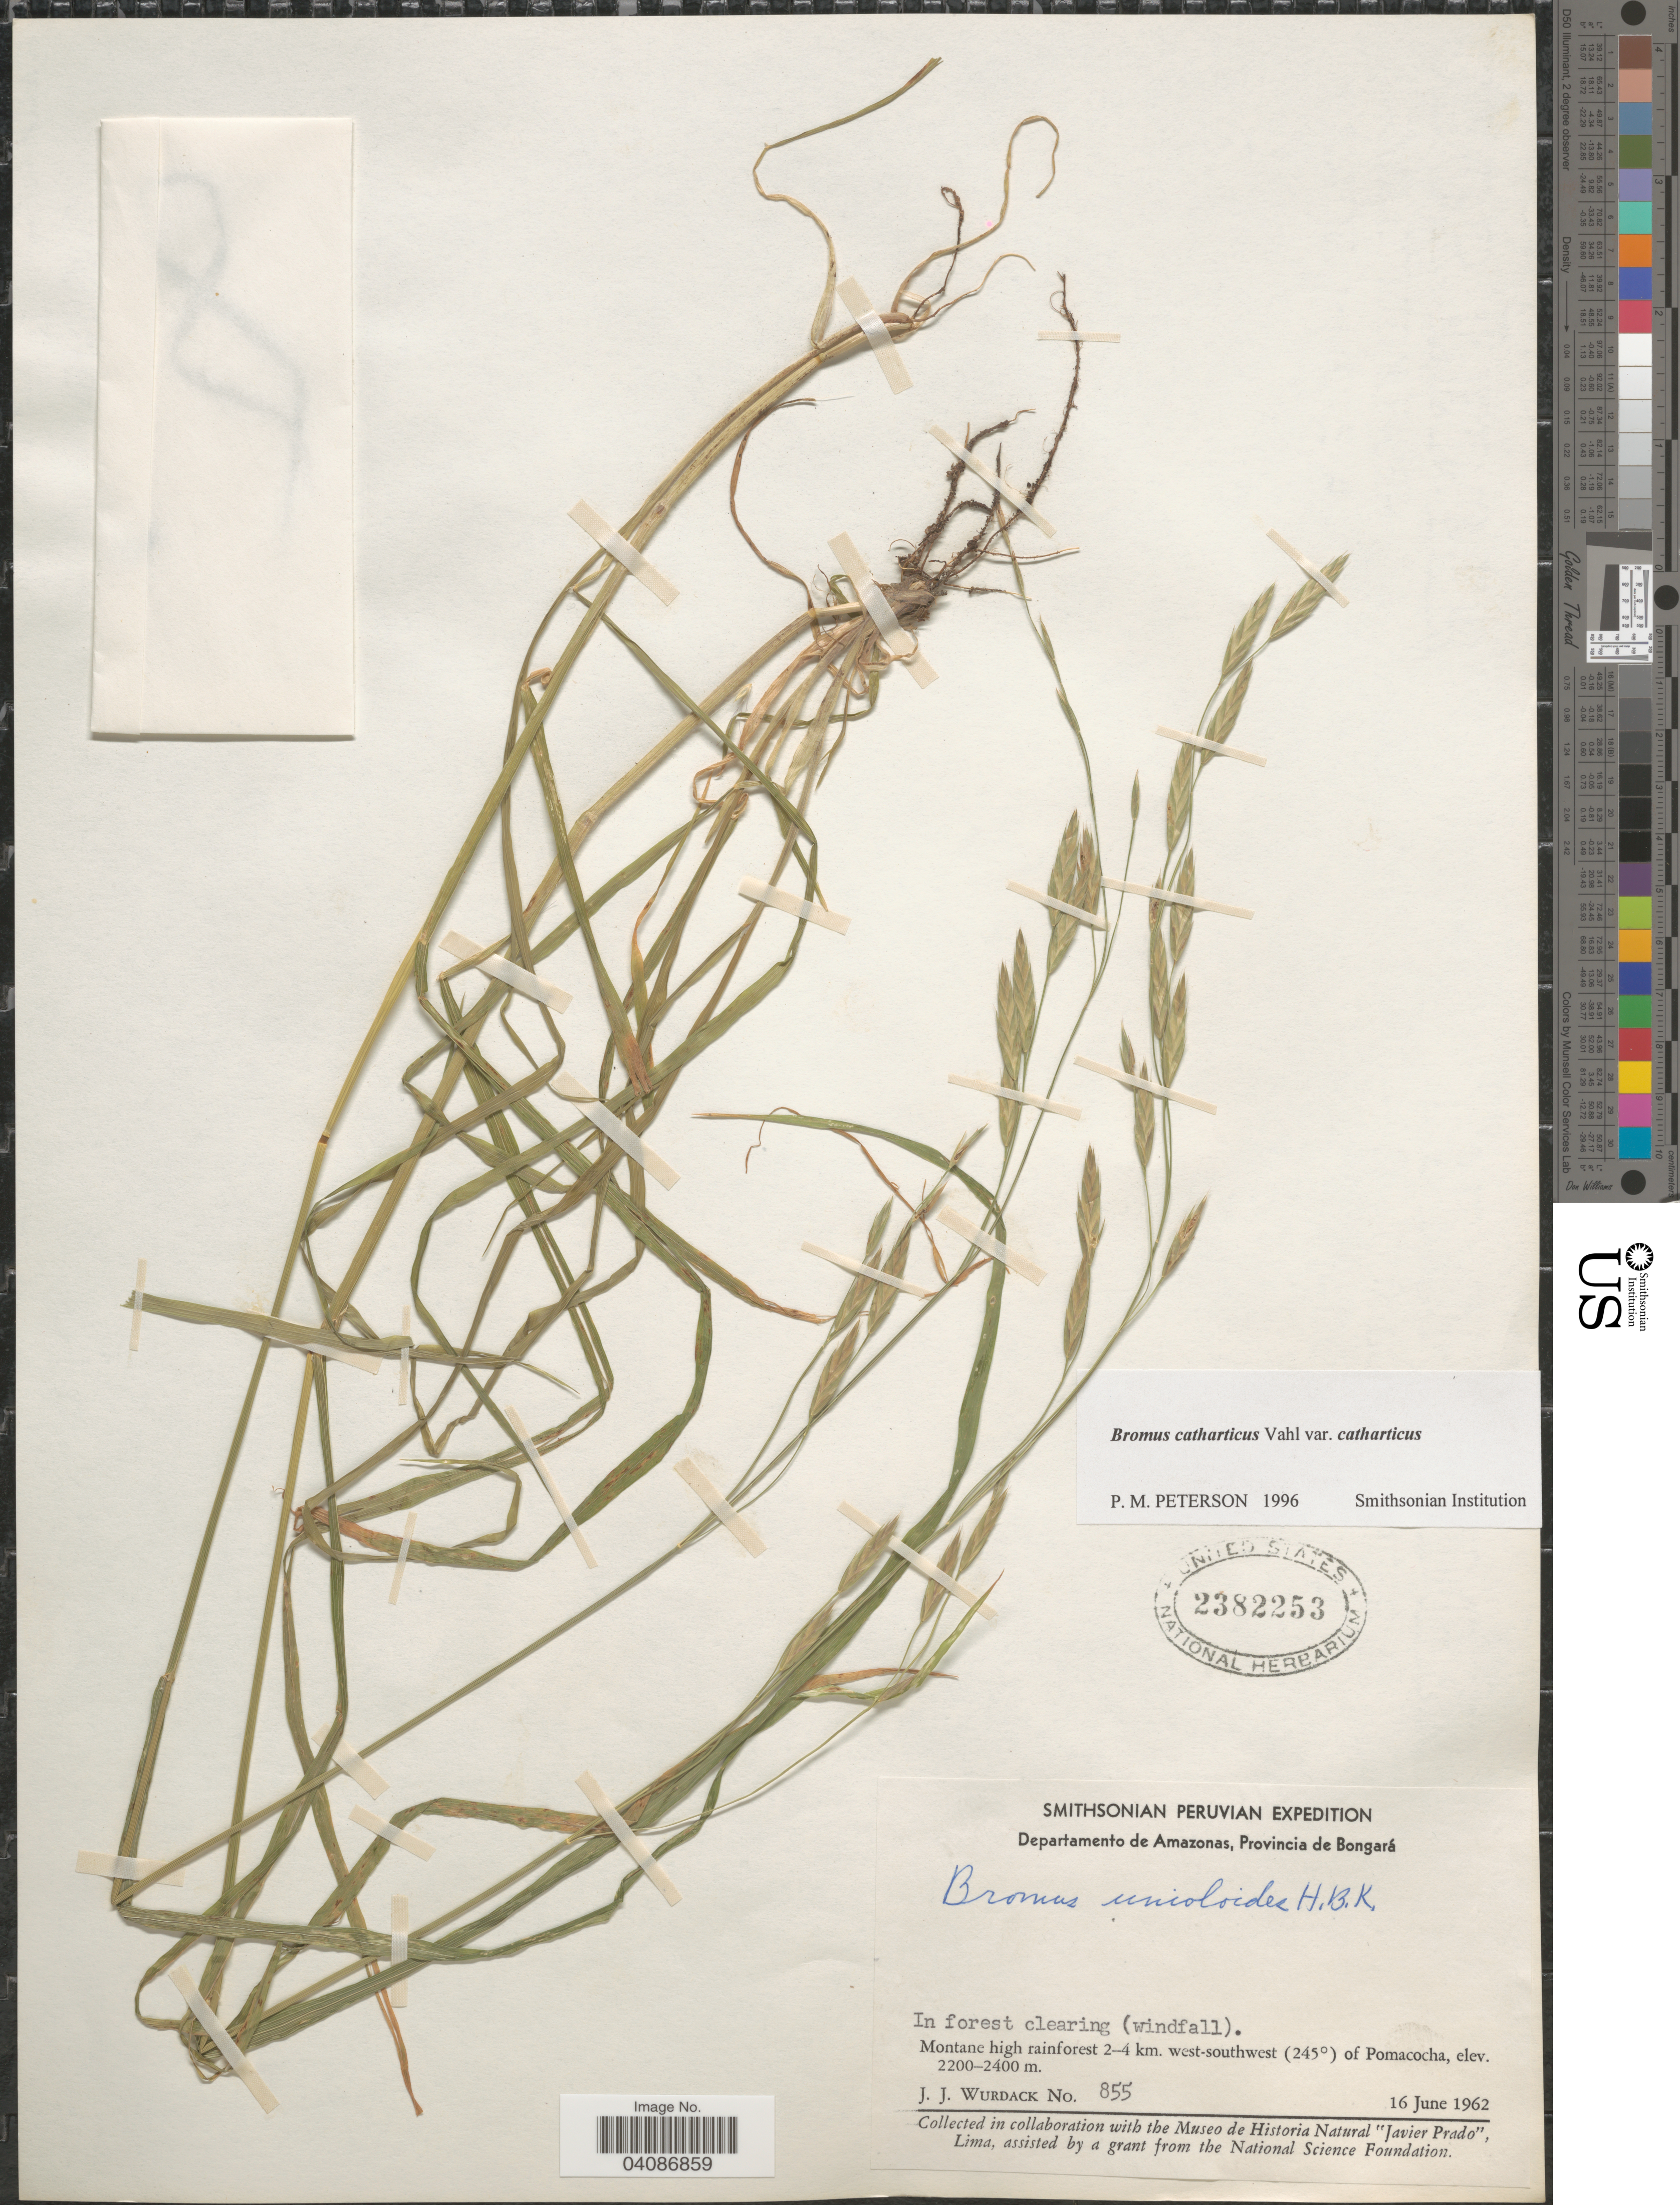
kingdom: Plantae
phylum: Tracheophyta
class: Liliopsida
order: Poales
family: Poaceae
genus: Bromus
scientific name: Bromus catharticus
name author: Vahl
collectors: J. J. Wurdack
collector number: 855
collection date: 1962-06-16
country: Peru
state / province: Amazonas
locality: Smithsonian Peruvian Expedition. Departamento de Amazonas, Provincia de Bongará. Montane high rainforest 2-4 km. west-southwest (245º) of Pomacocha.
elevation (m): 2200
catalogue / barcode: US 2382253